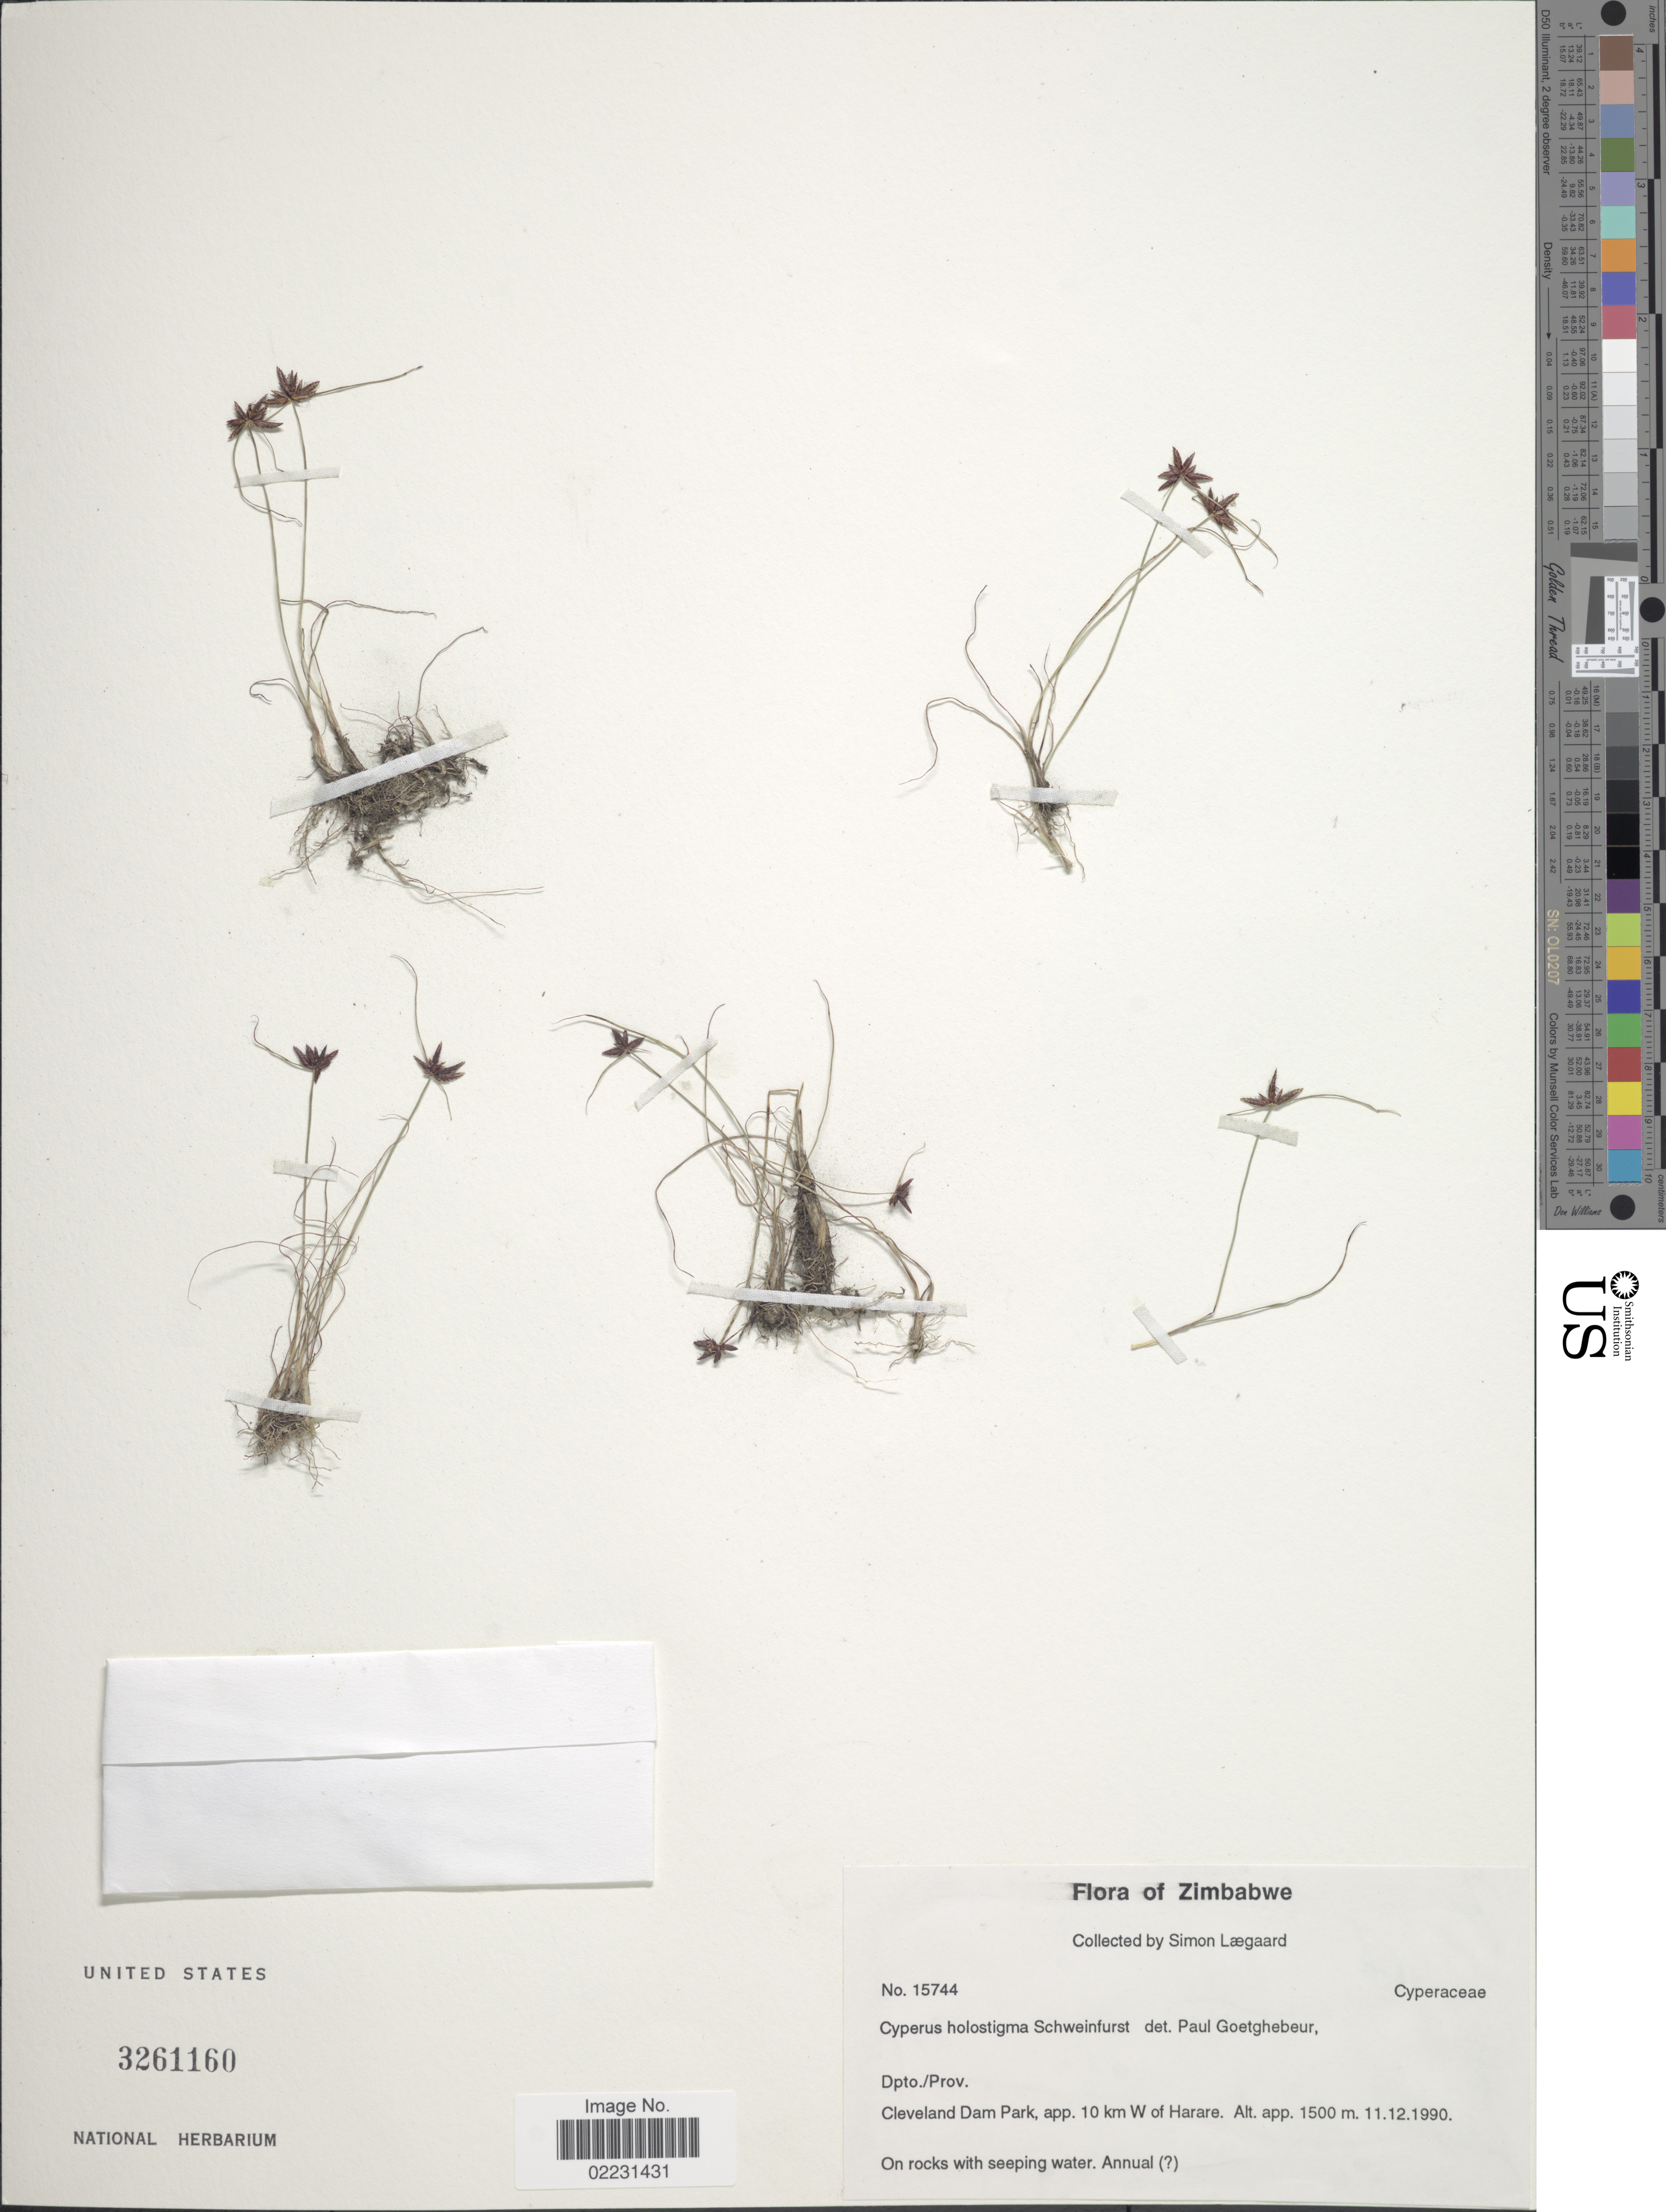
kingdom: Plantae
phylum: Tracheophyta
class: Liliopsida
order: Poales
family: Cyperaceae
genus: Cyperus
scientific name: Cyperus holostigma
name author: C.B. Clarke ex Schweinf.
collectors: S. Lægaard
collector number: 15744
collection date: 1990-12-11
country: Zimbabwe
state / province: Harare (city)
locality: Dpto./Prov. Cleveland Dam Park, app. 10 km W of Harare.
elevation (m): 1500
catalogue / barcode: US 3261160